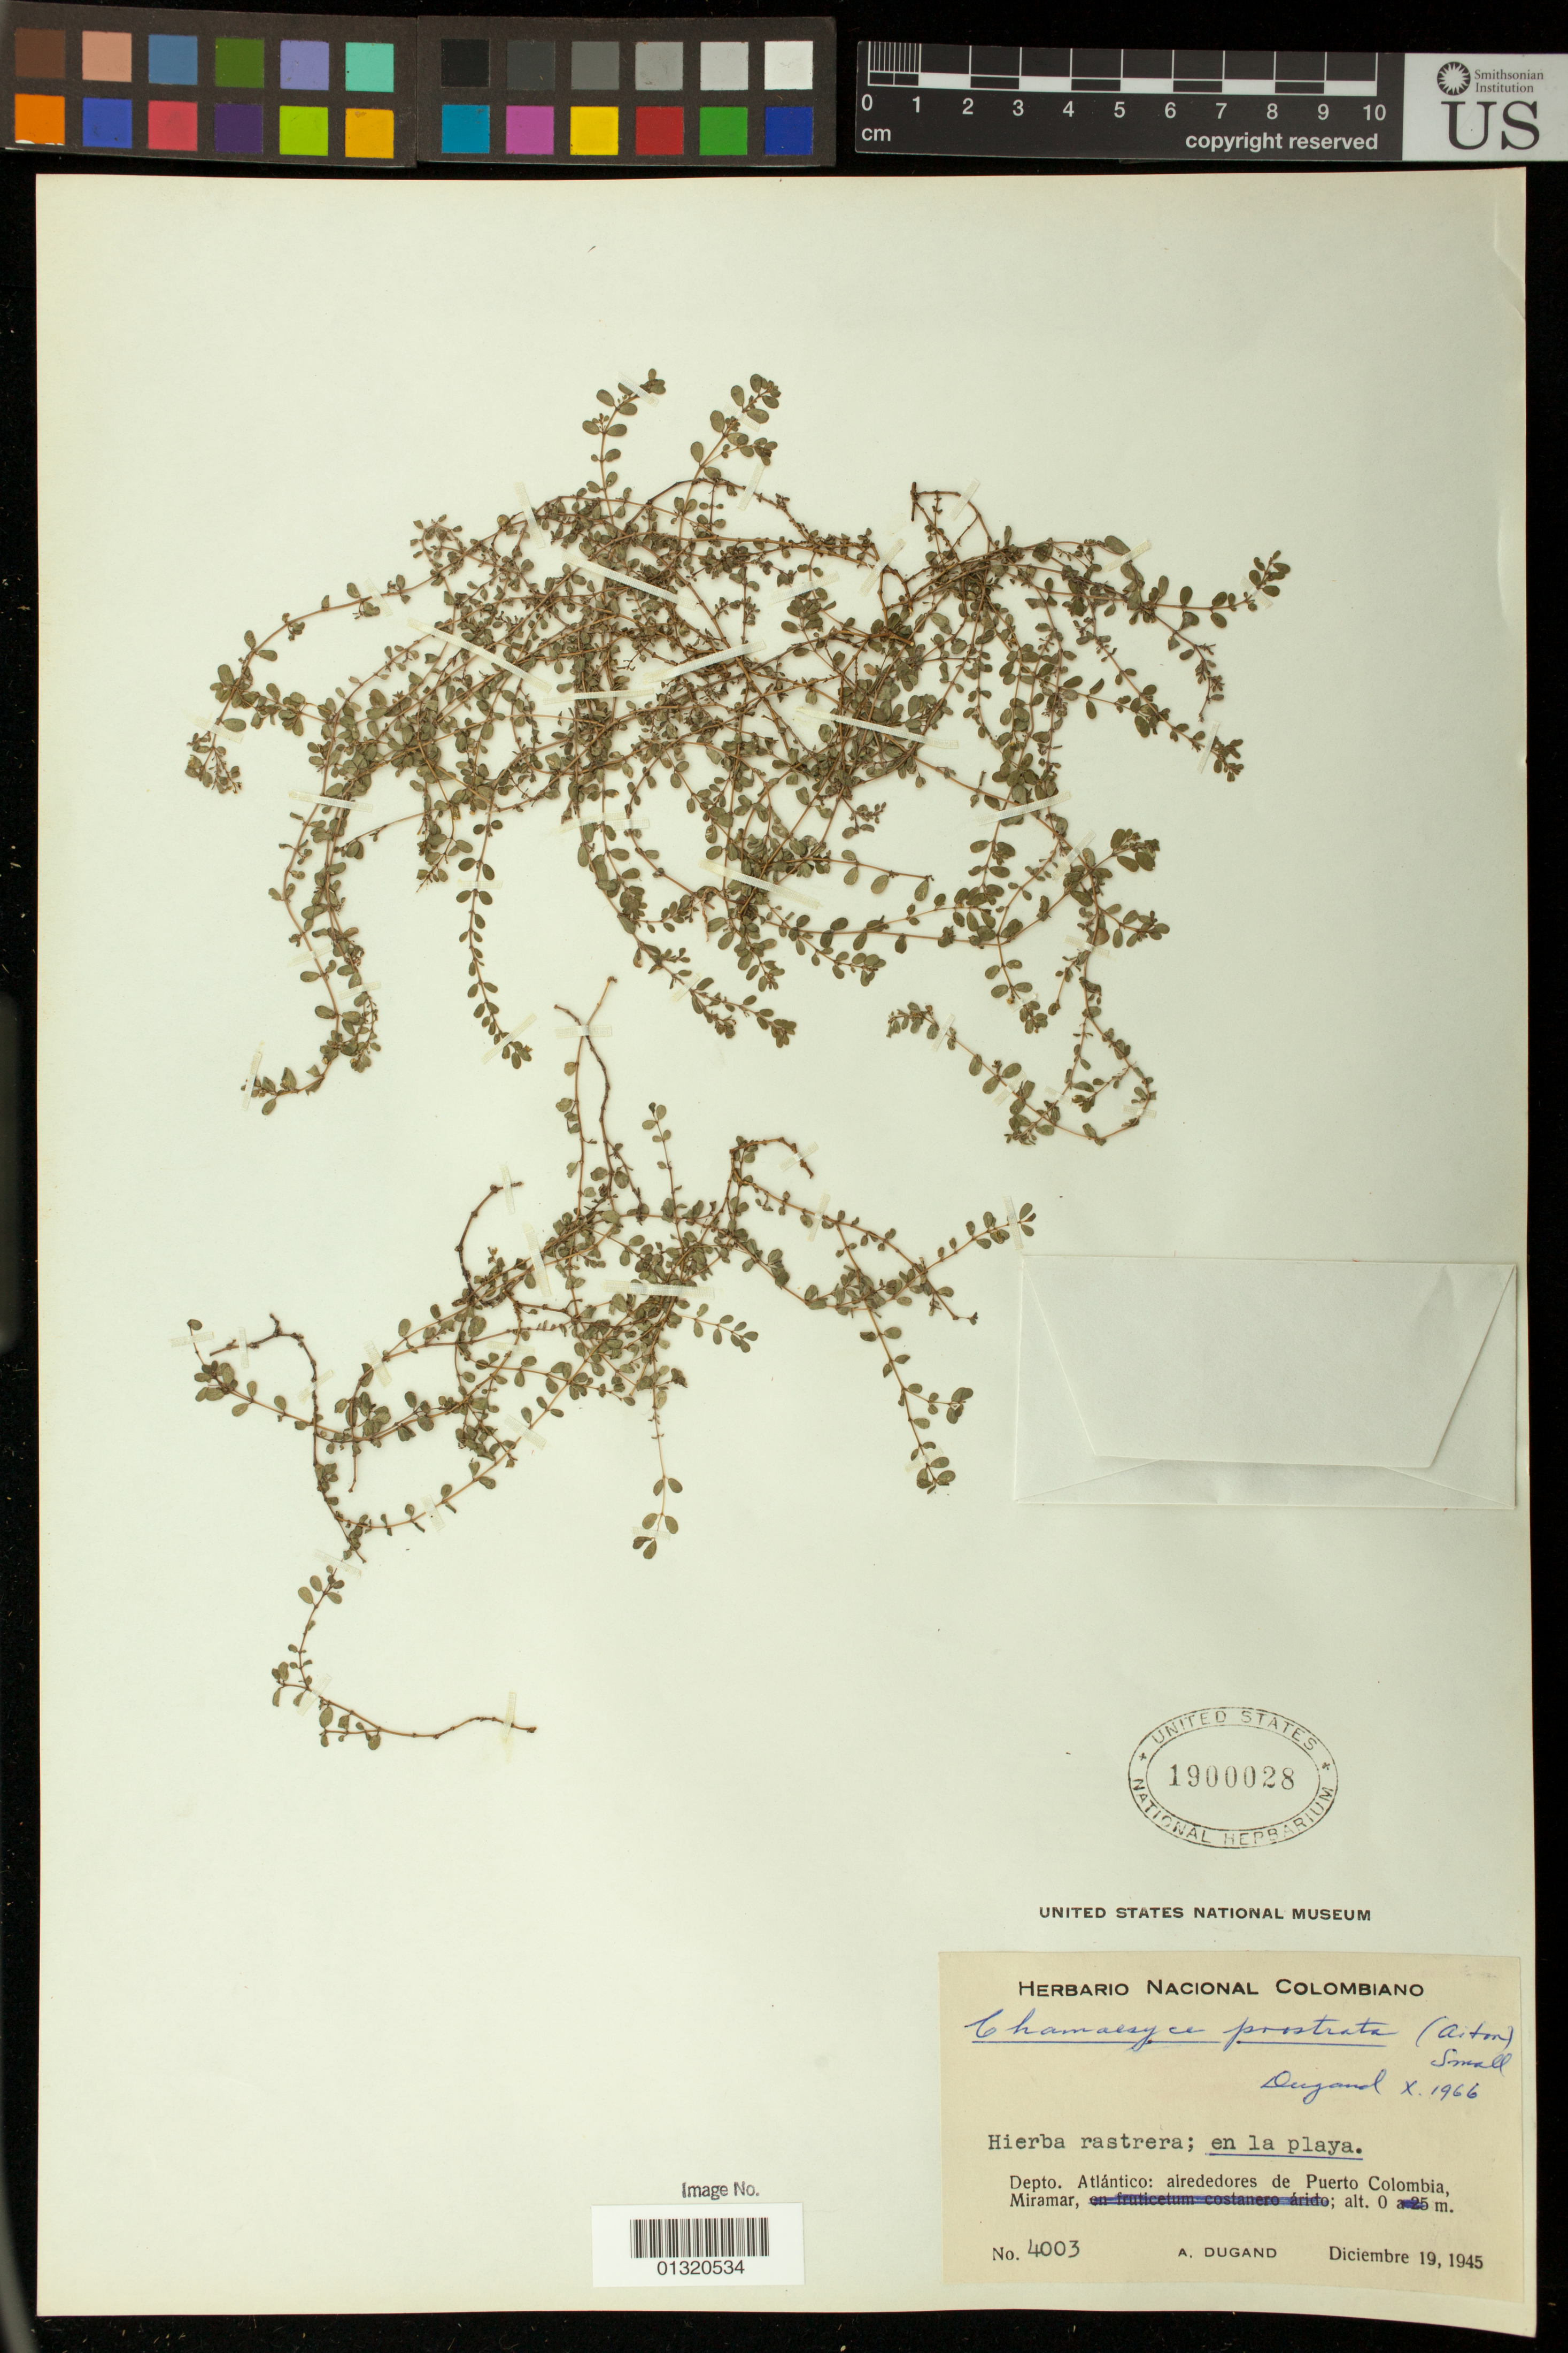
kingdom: Plantae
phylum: Tracheophyta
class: Magnoliopsida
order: Malpighiales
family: Euphorbiaceae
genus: Euphorbia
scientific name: Euphorbia prostrata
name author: Aiton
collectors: A. Dugand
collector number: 4003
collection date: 1945-12-19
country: Colombia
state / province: Atlántico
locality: alrededores de Puerto Colombia, Miramar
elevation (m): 0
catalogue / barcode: US 1900028